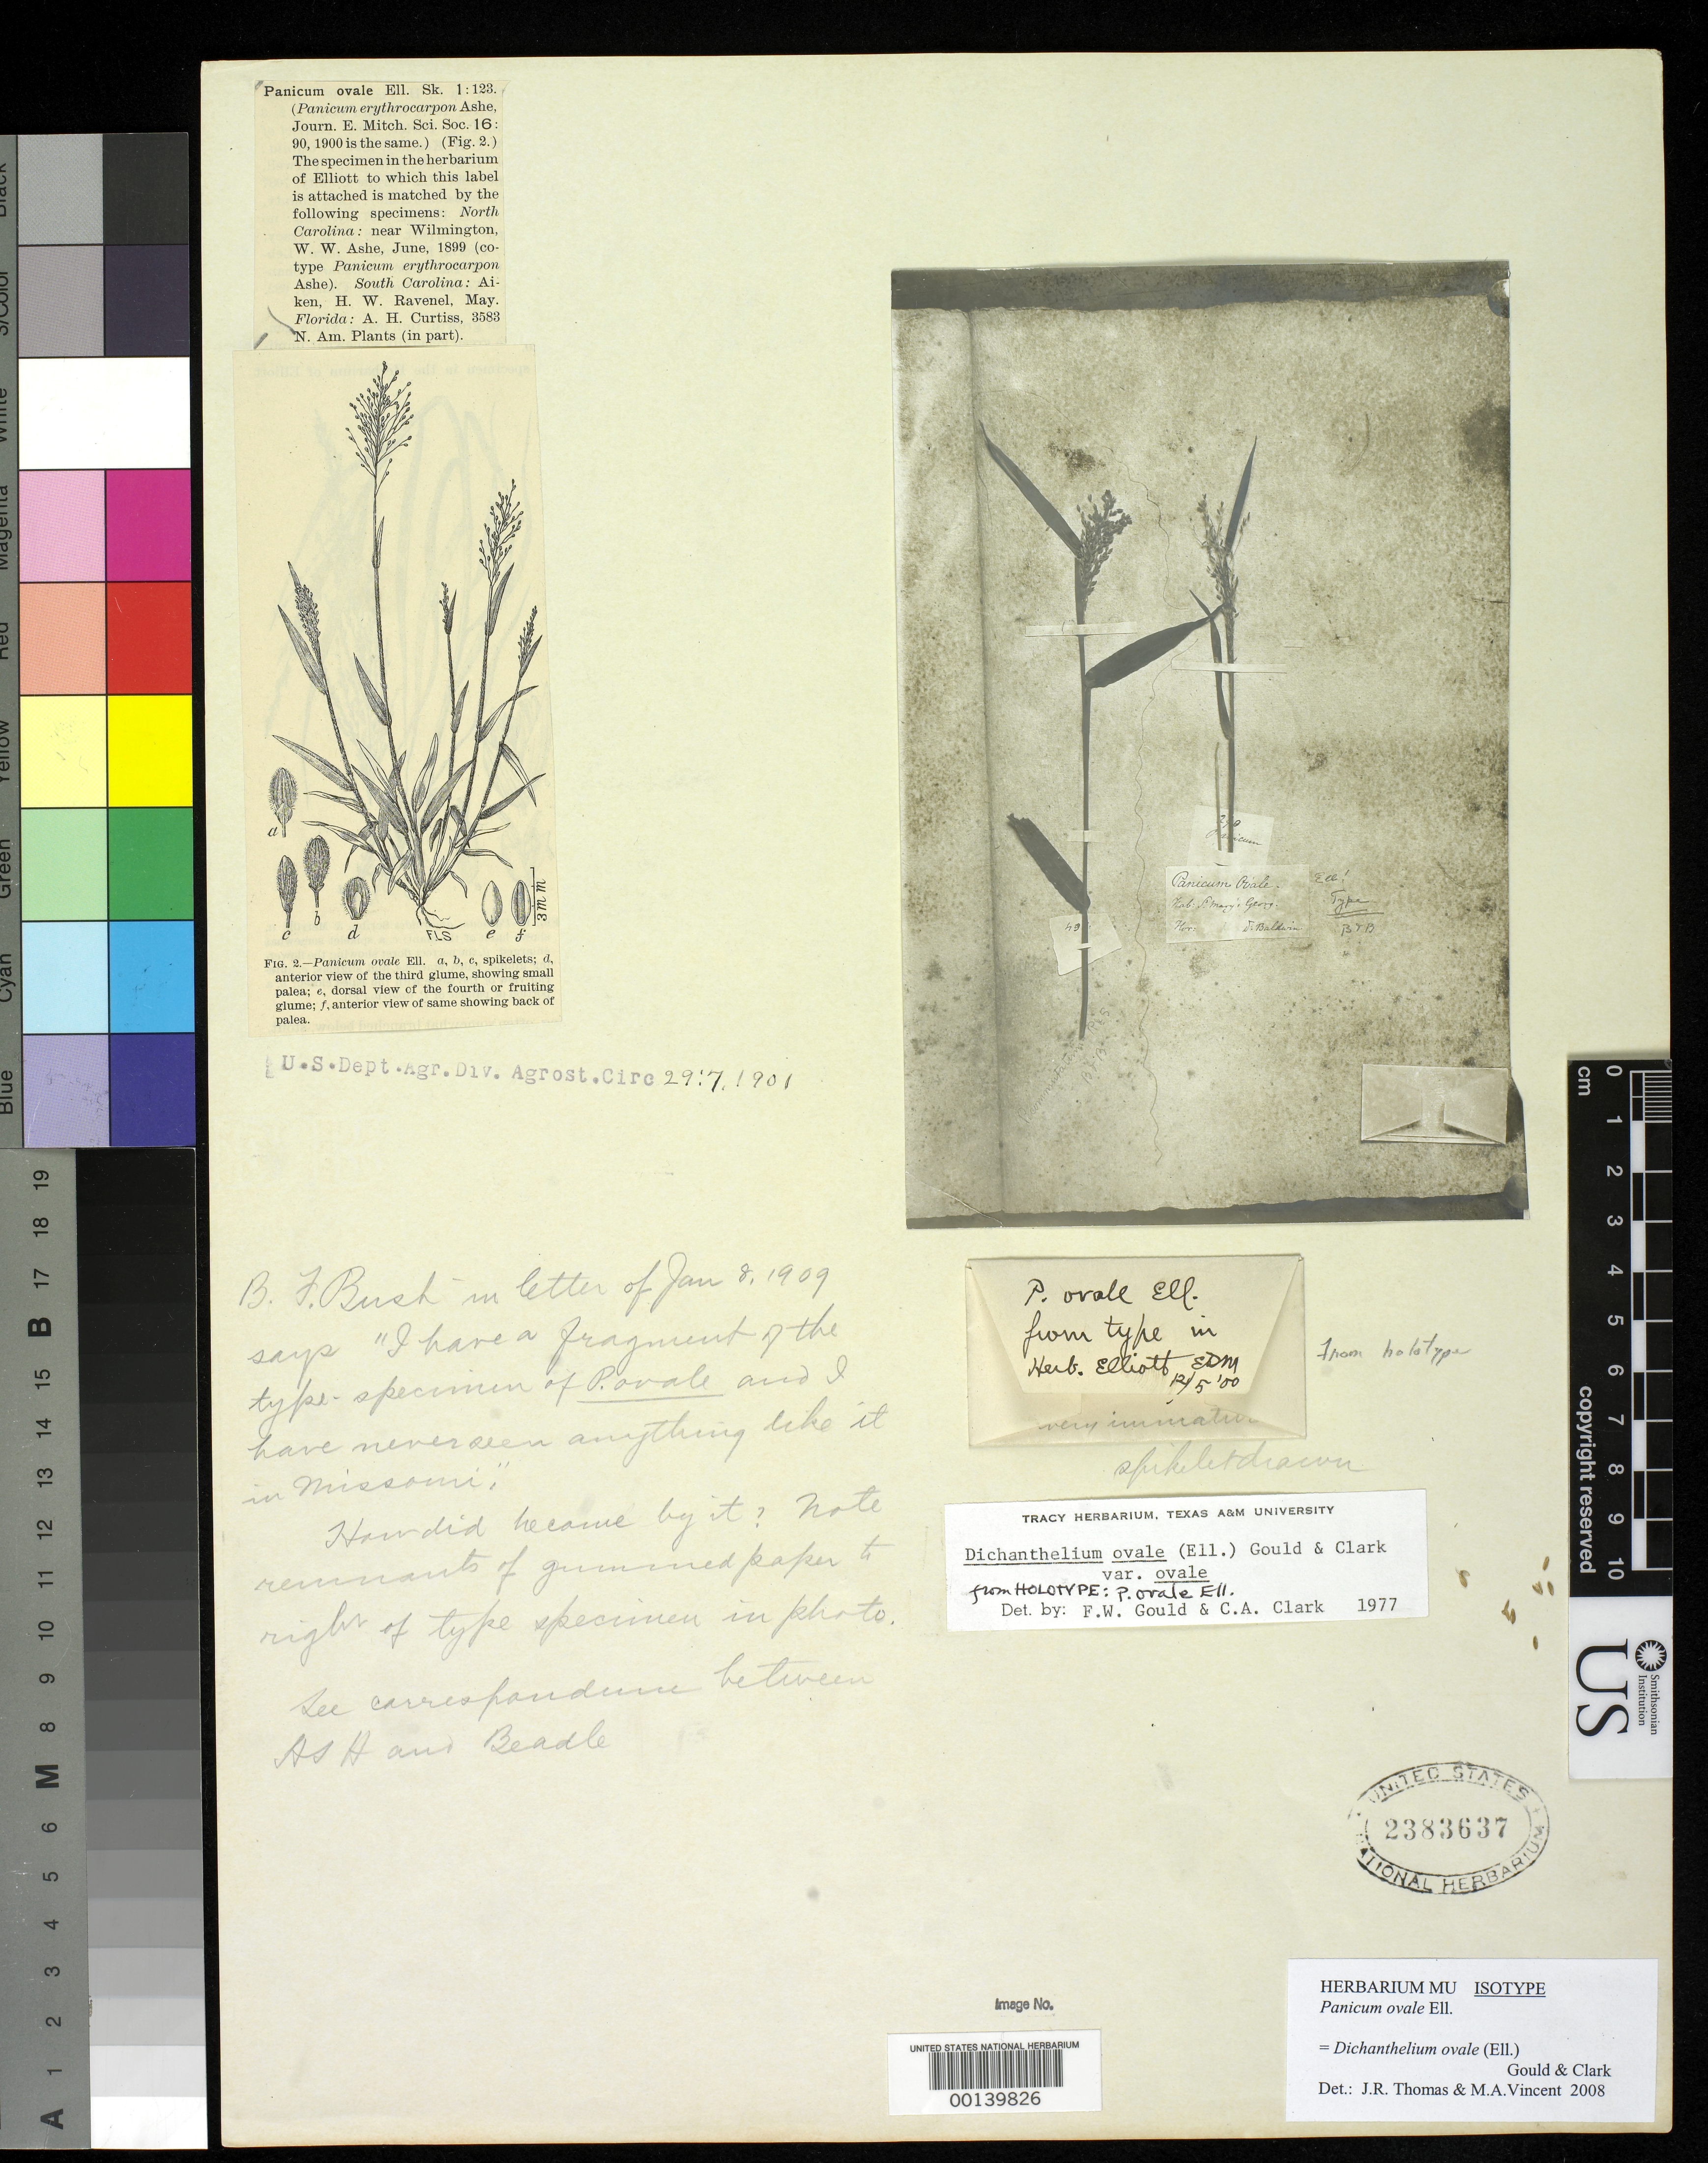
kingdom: Plantae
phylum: Tracheophyta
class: Liliopsida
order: Poales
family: Poaceae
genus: Panicum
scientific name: Panicum ovale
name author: Elliott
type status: Isotype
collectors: W. Baldwin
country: United States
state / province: Georgia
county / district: Camden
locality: St Marys.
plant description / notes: Photograph and fragmentary material of holotype specimen ex herb. Elliott.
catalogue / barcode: US 2383637